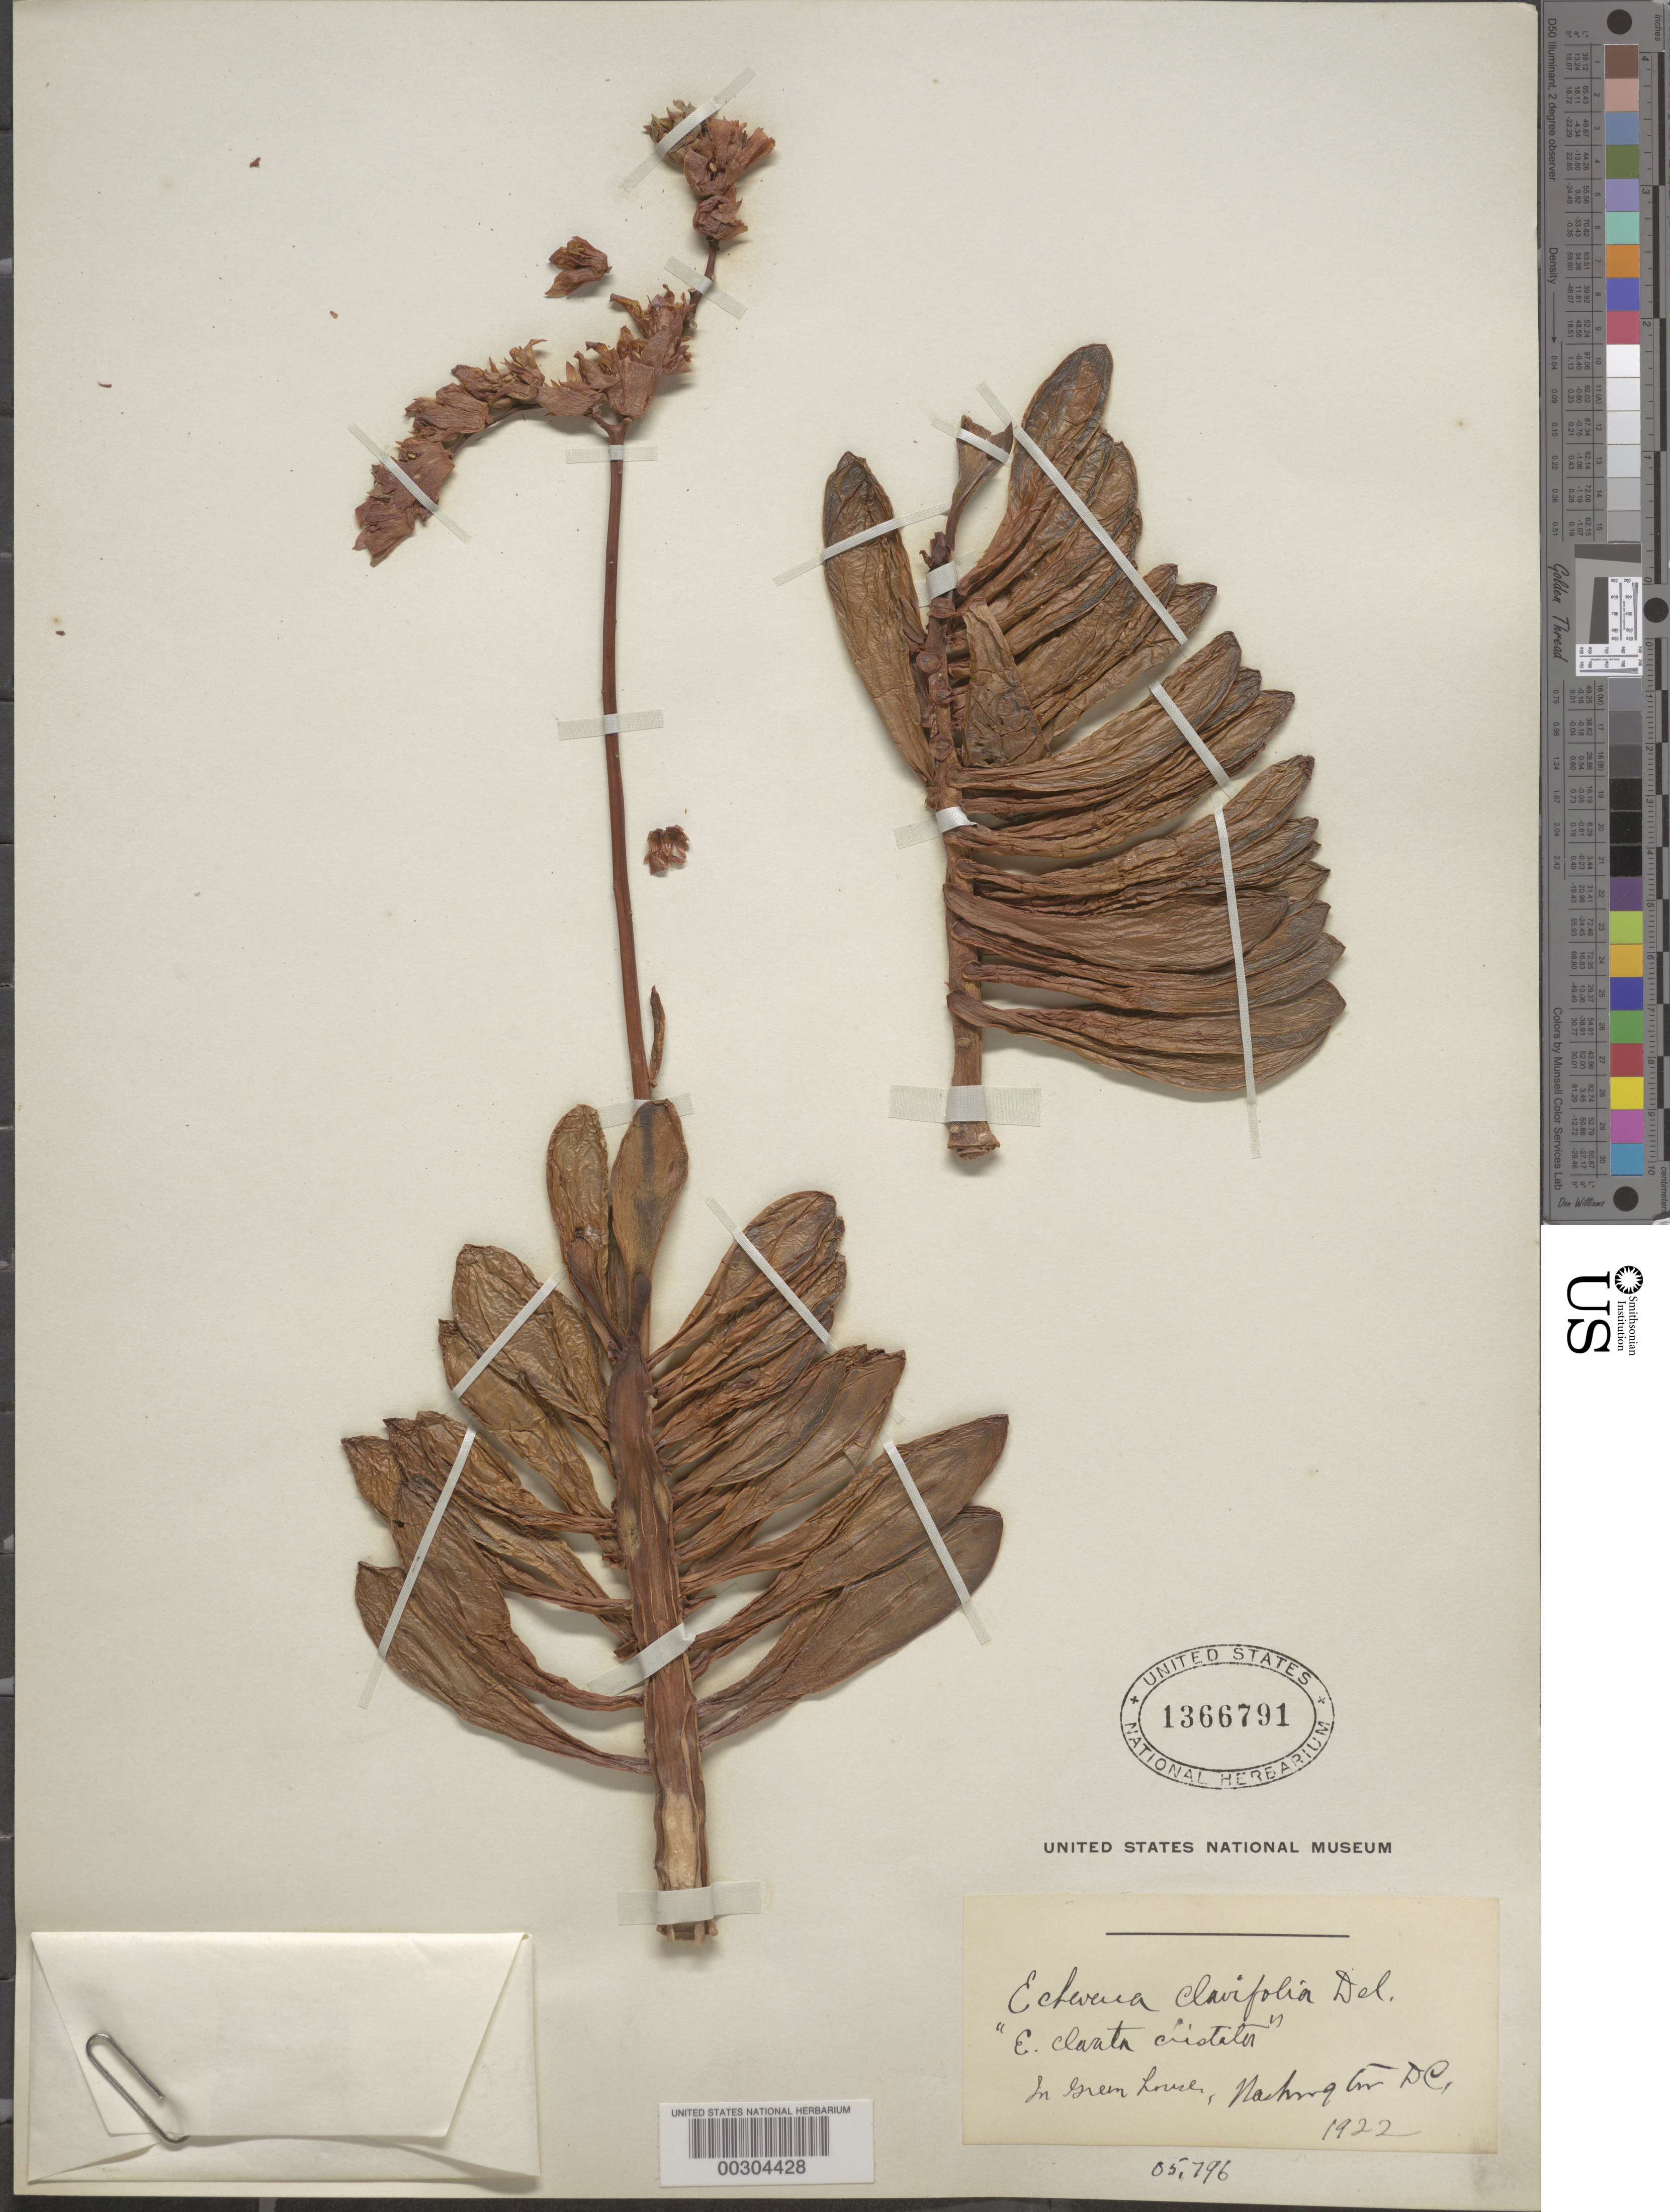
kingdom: Plantae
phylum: Tracheophyta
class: Magnoliopsida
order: Saxifragales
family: Crassulaceae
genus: Echeveria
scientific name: Echeveria x clavifolia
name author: Deleuil ex É. Morren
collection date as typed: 1922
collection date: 1922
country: United States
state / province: District of Columbia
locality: Greenhouse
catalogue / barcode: US 1366791